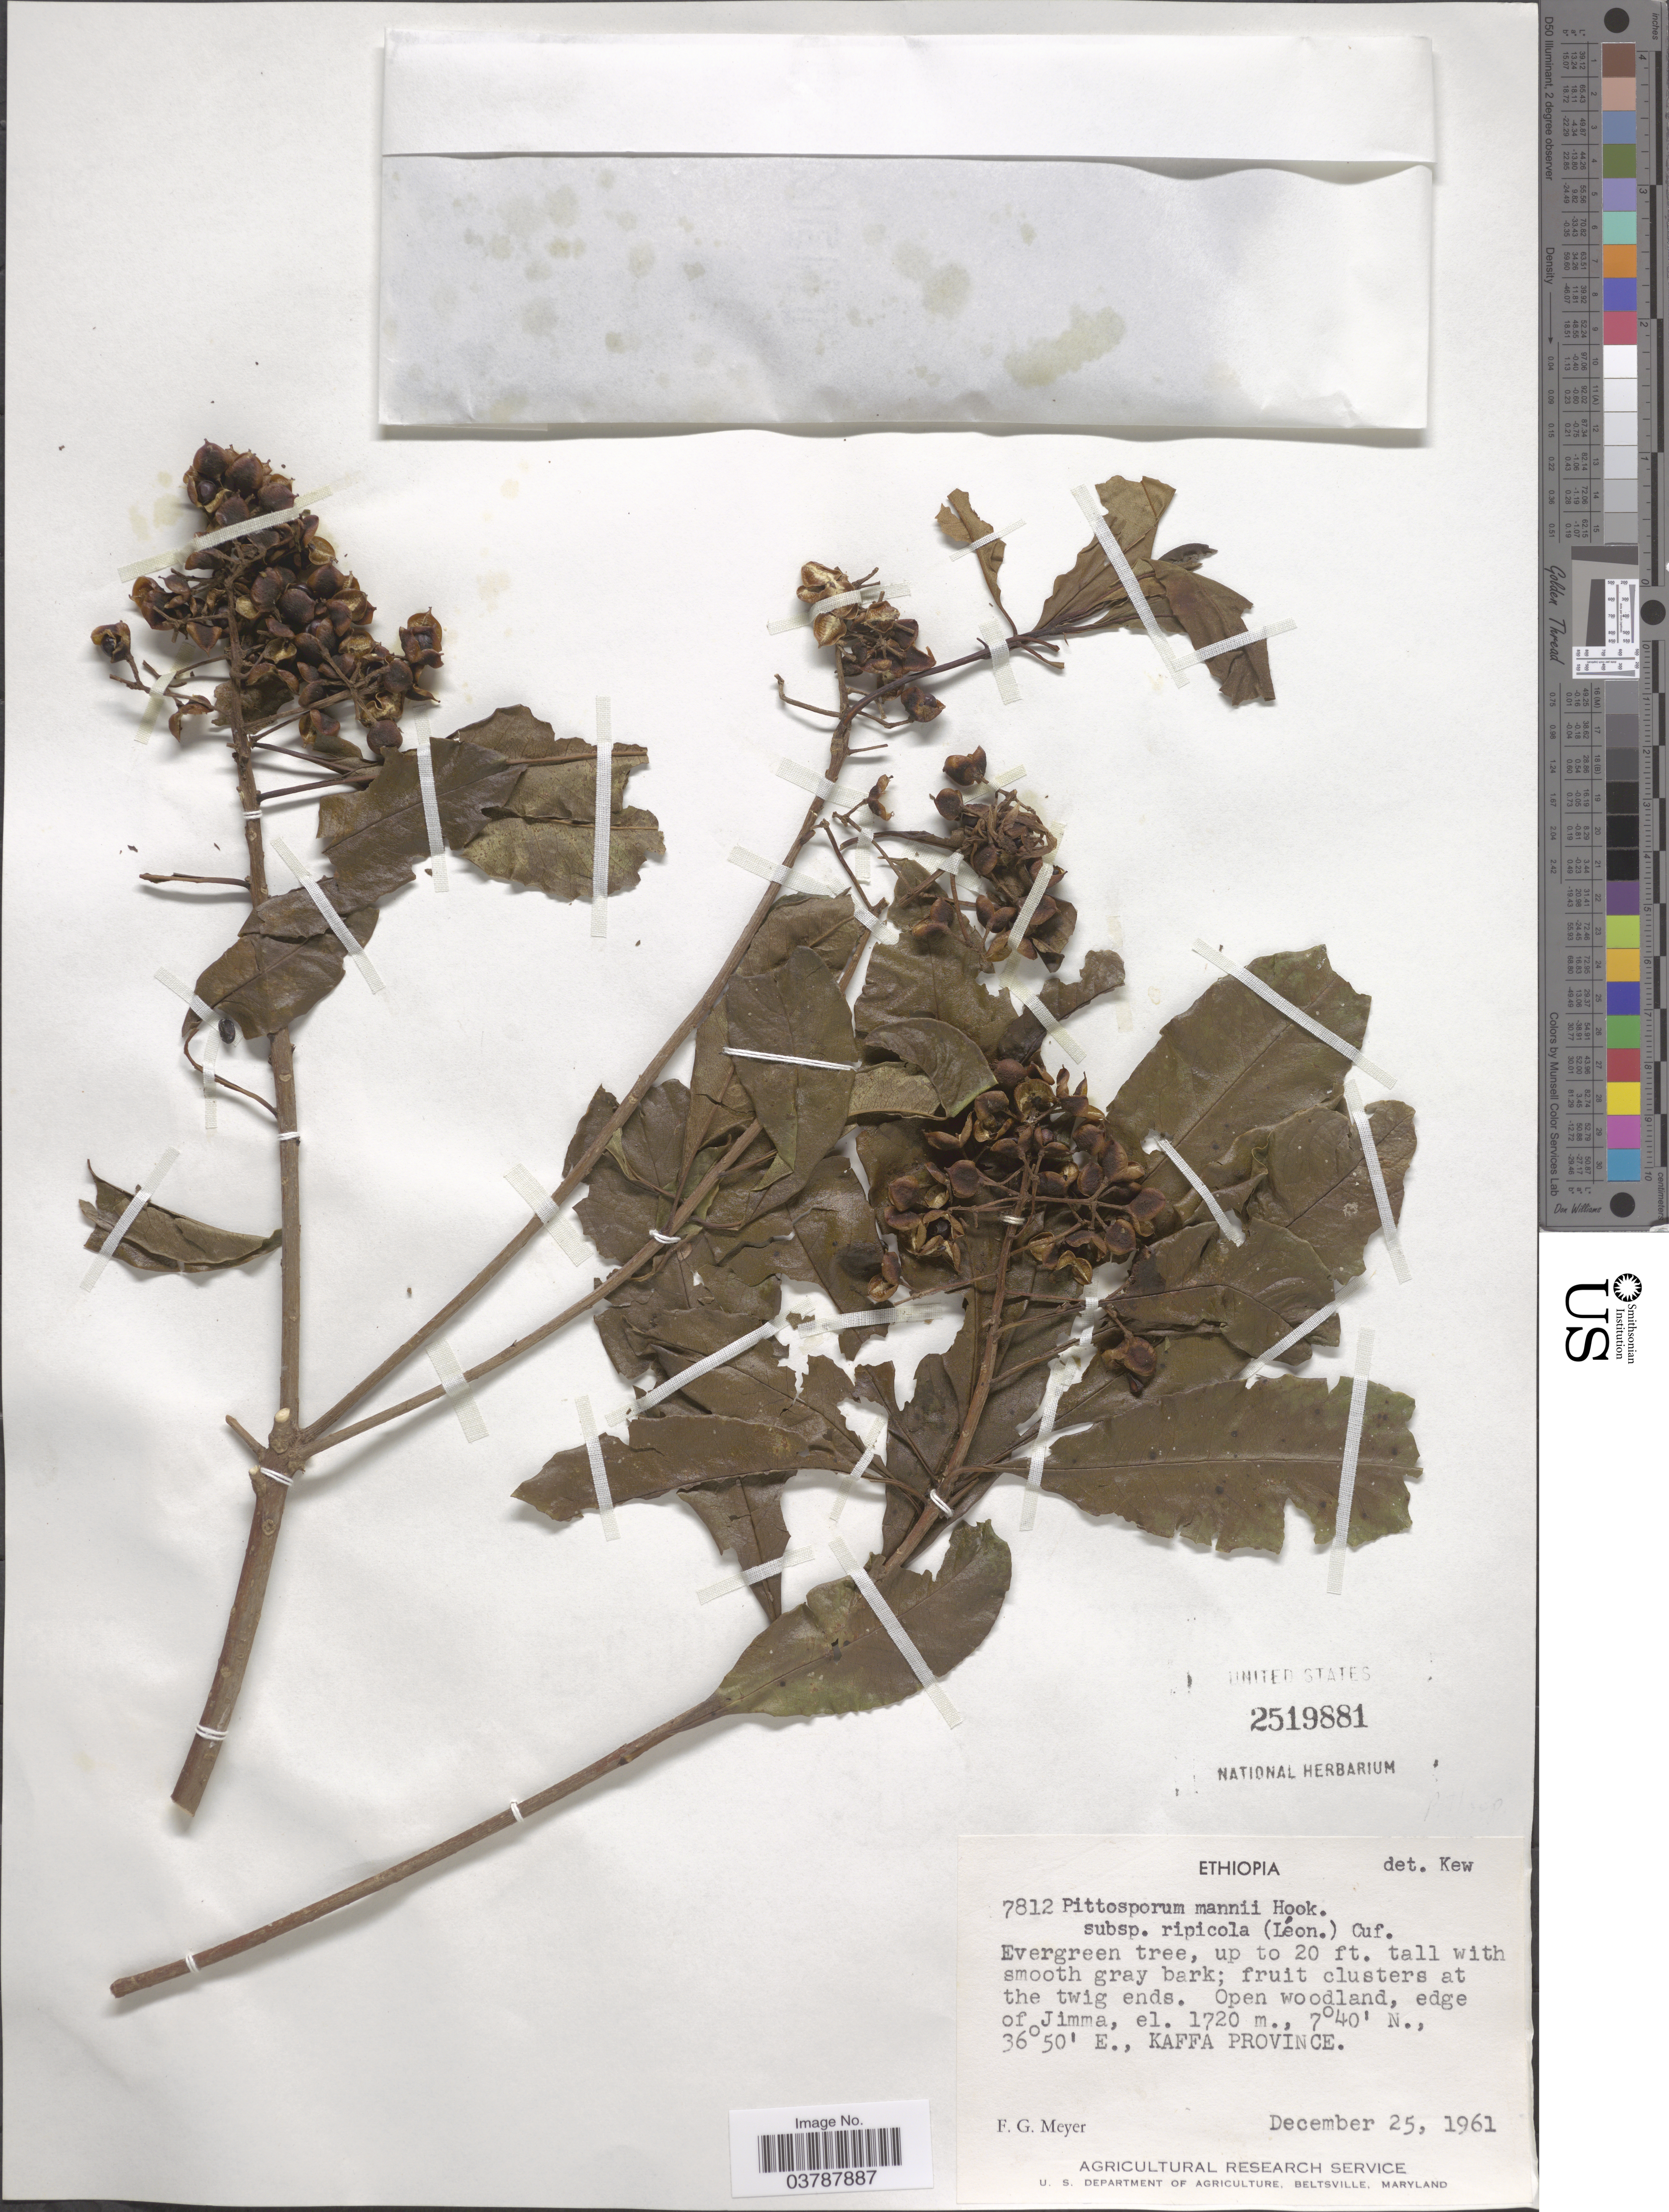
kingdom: Plantae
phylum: Tracheophyta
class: Magnoliopsida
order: Apiales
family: Pittosporaceae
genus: Pittosporum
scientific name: Pittosporum mannii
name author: Hook. f.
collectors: F. G. Meyer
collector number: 7812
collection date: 1961-12-25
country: Ethiopia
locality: Open woodland, edge of Jimma. Kaffa Province.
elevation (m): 1720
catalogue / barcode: US 2519881